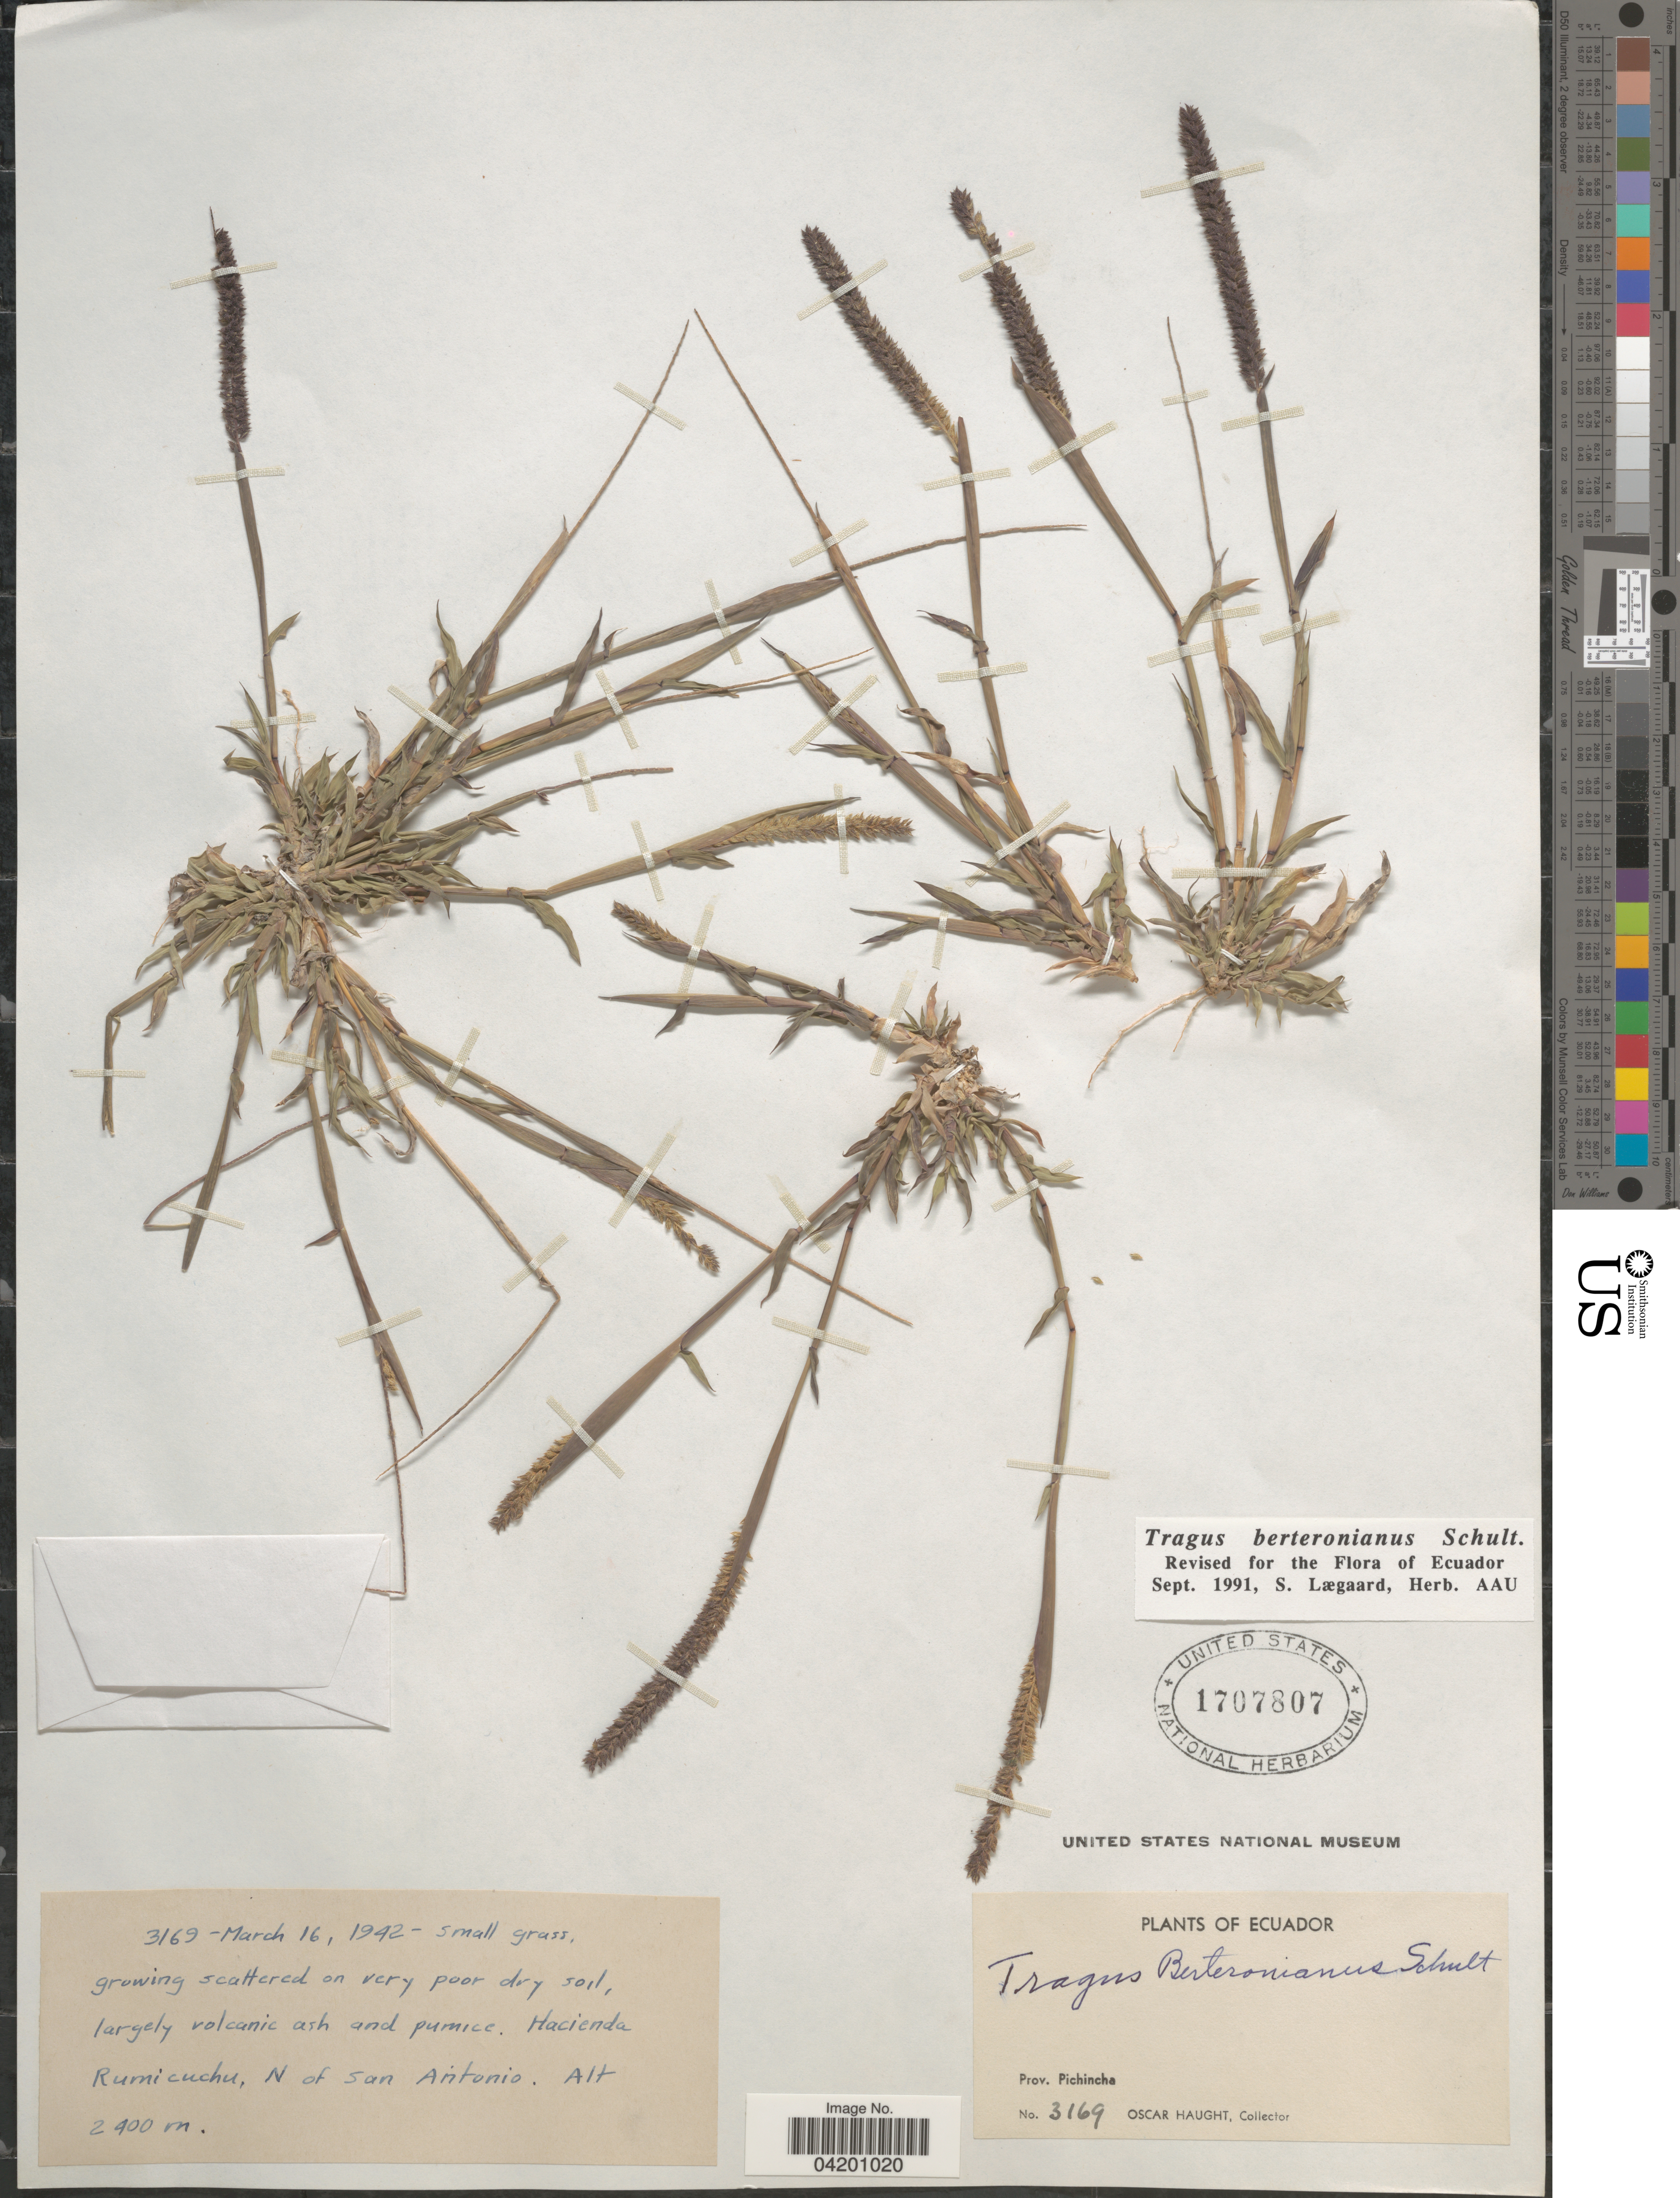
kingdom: Plantae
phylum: Tracheophyta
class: Liliopsida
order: Poales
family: Poaceae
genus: Tragus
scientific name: Tragus berteronianus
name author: Schult.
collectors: O. L. Haught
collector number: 3169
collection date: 1942-03-16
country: Ecuador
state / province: Pichincha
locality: Hacienda Rumicuchu, N of San Antonio.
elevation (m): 2400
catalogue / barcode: US 1707807